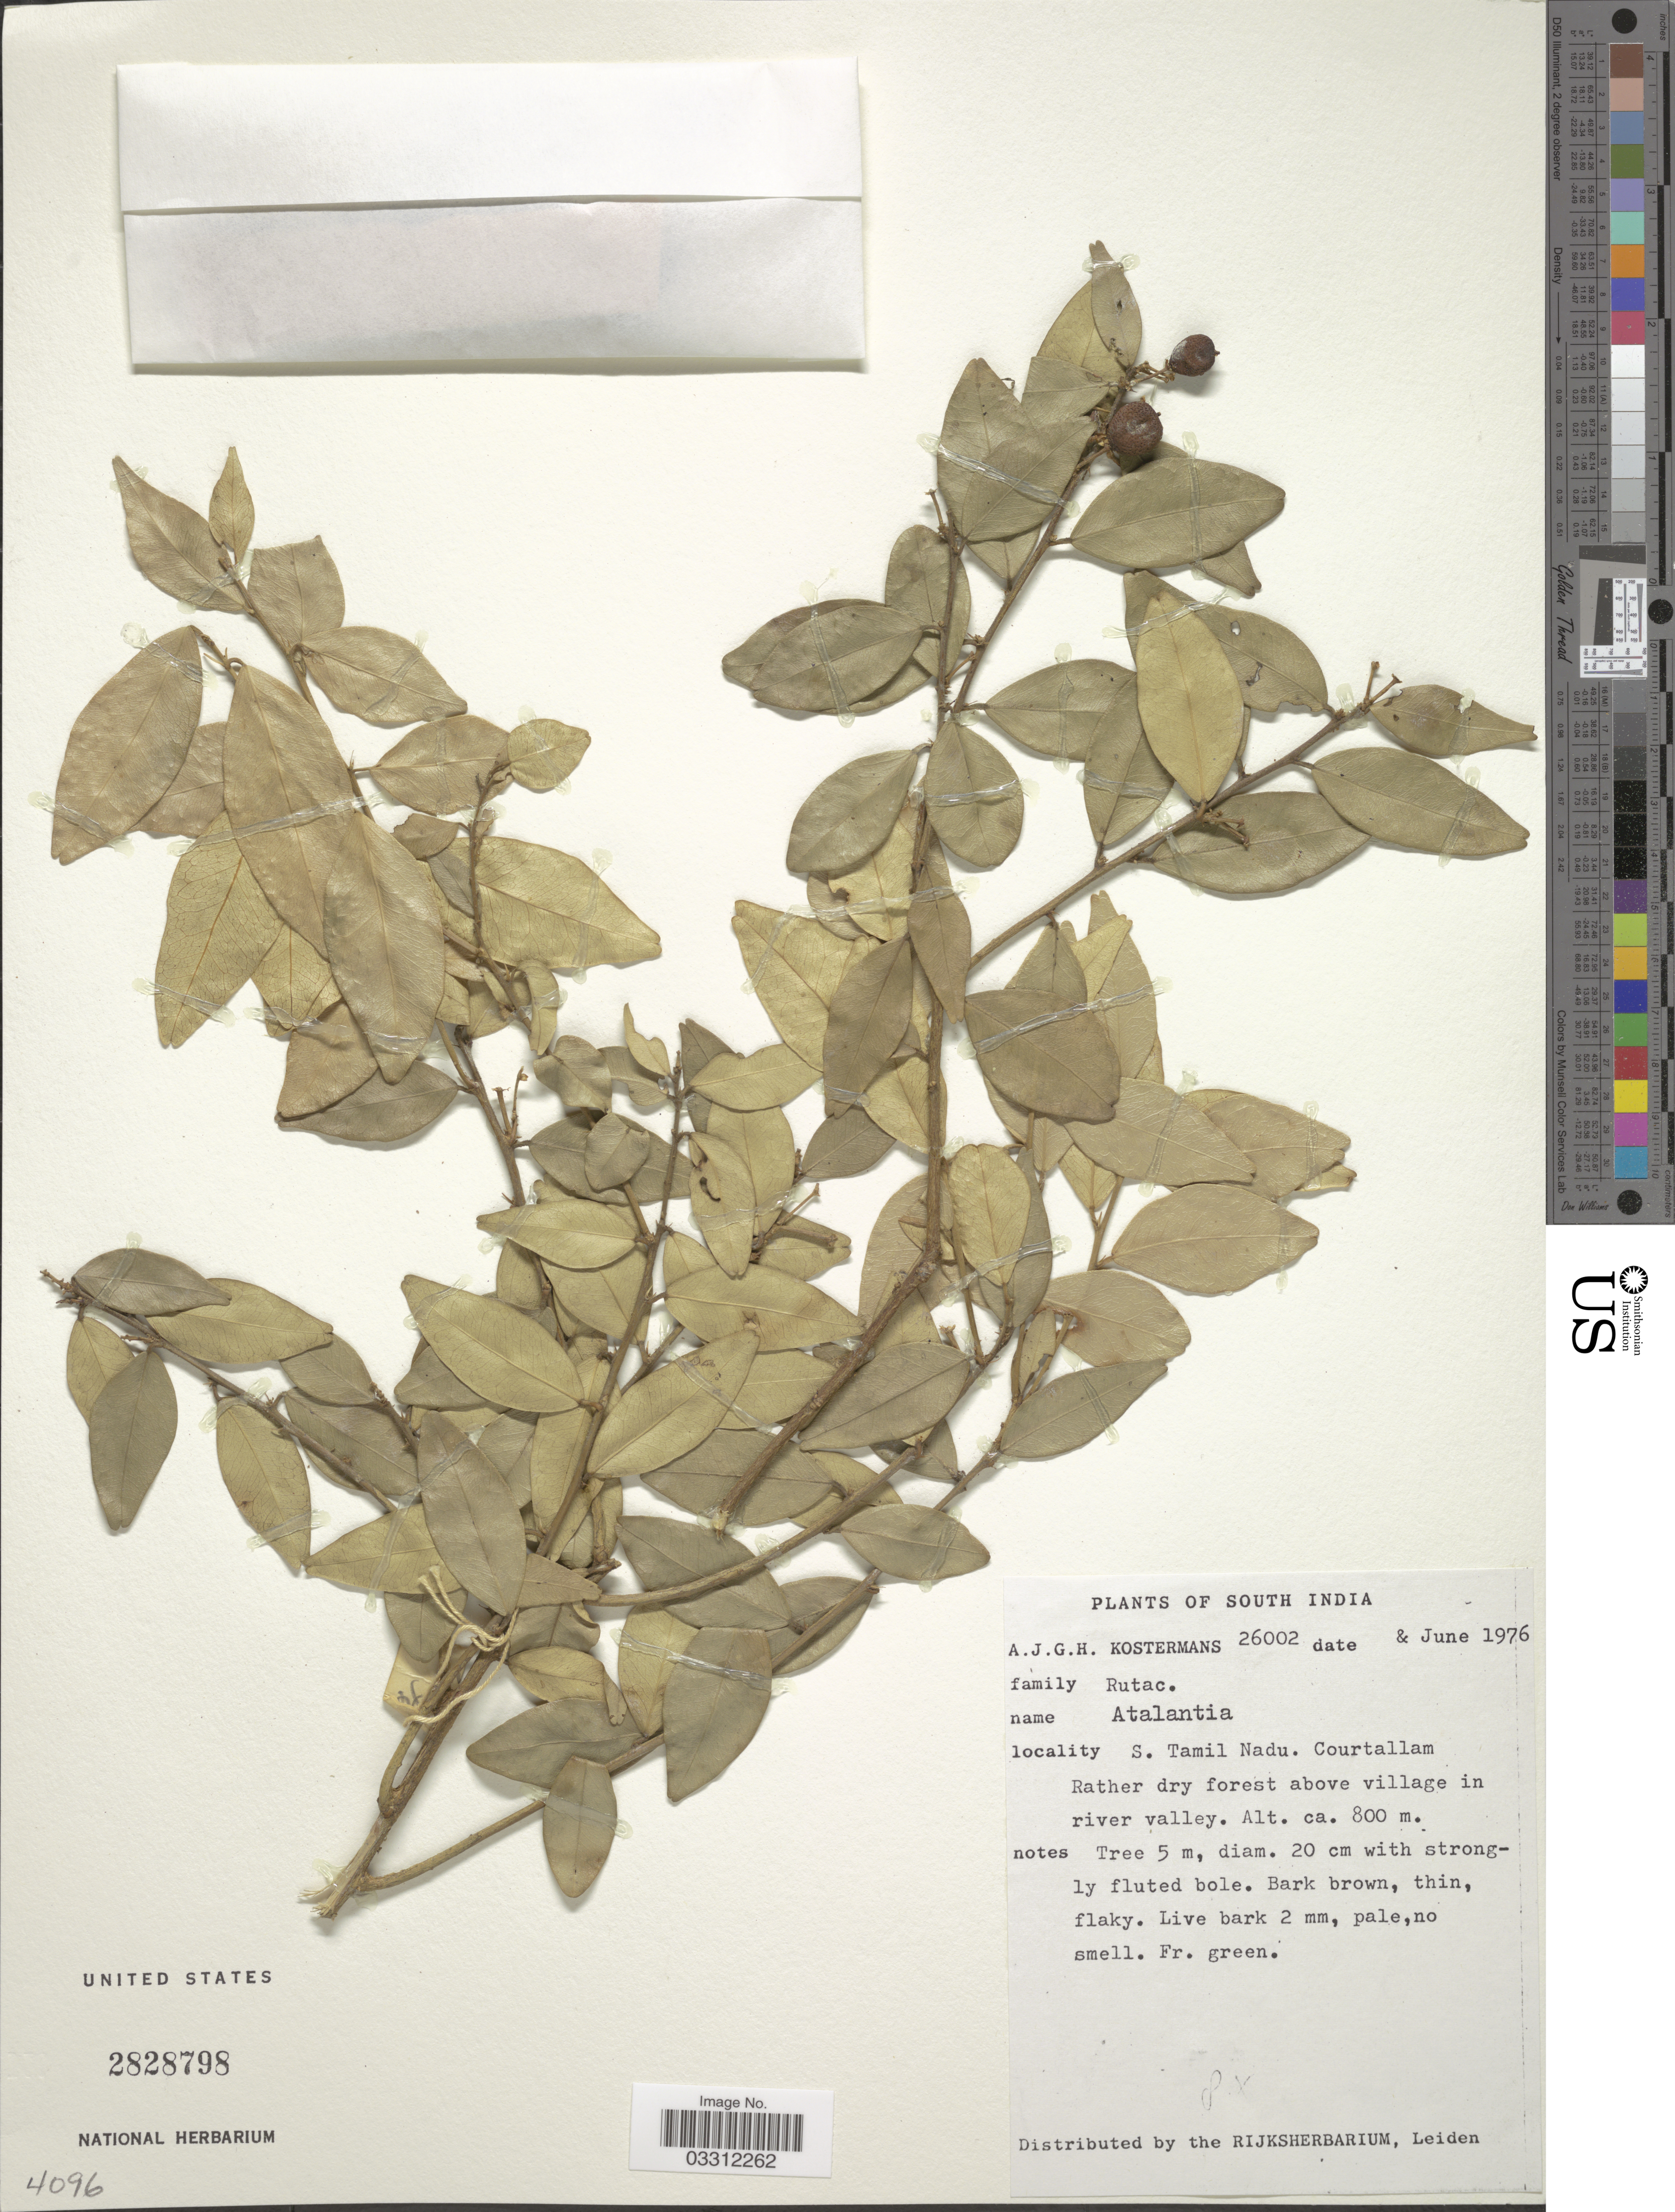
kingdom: Plantae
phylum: Tracheophyta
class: Magnoliopsida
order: Sapindales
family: Rutaceae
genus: Atalantia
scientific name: Atalantia sp.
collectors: A. J. G. Kostermans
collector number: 26002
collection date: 1976-06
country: India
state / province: Tamil Nadu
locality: South India, S. Tamil Nadu. Courtallam.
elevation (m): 800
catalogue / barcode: US 2828798